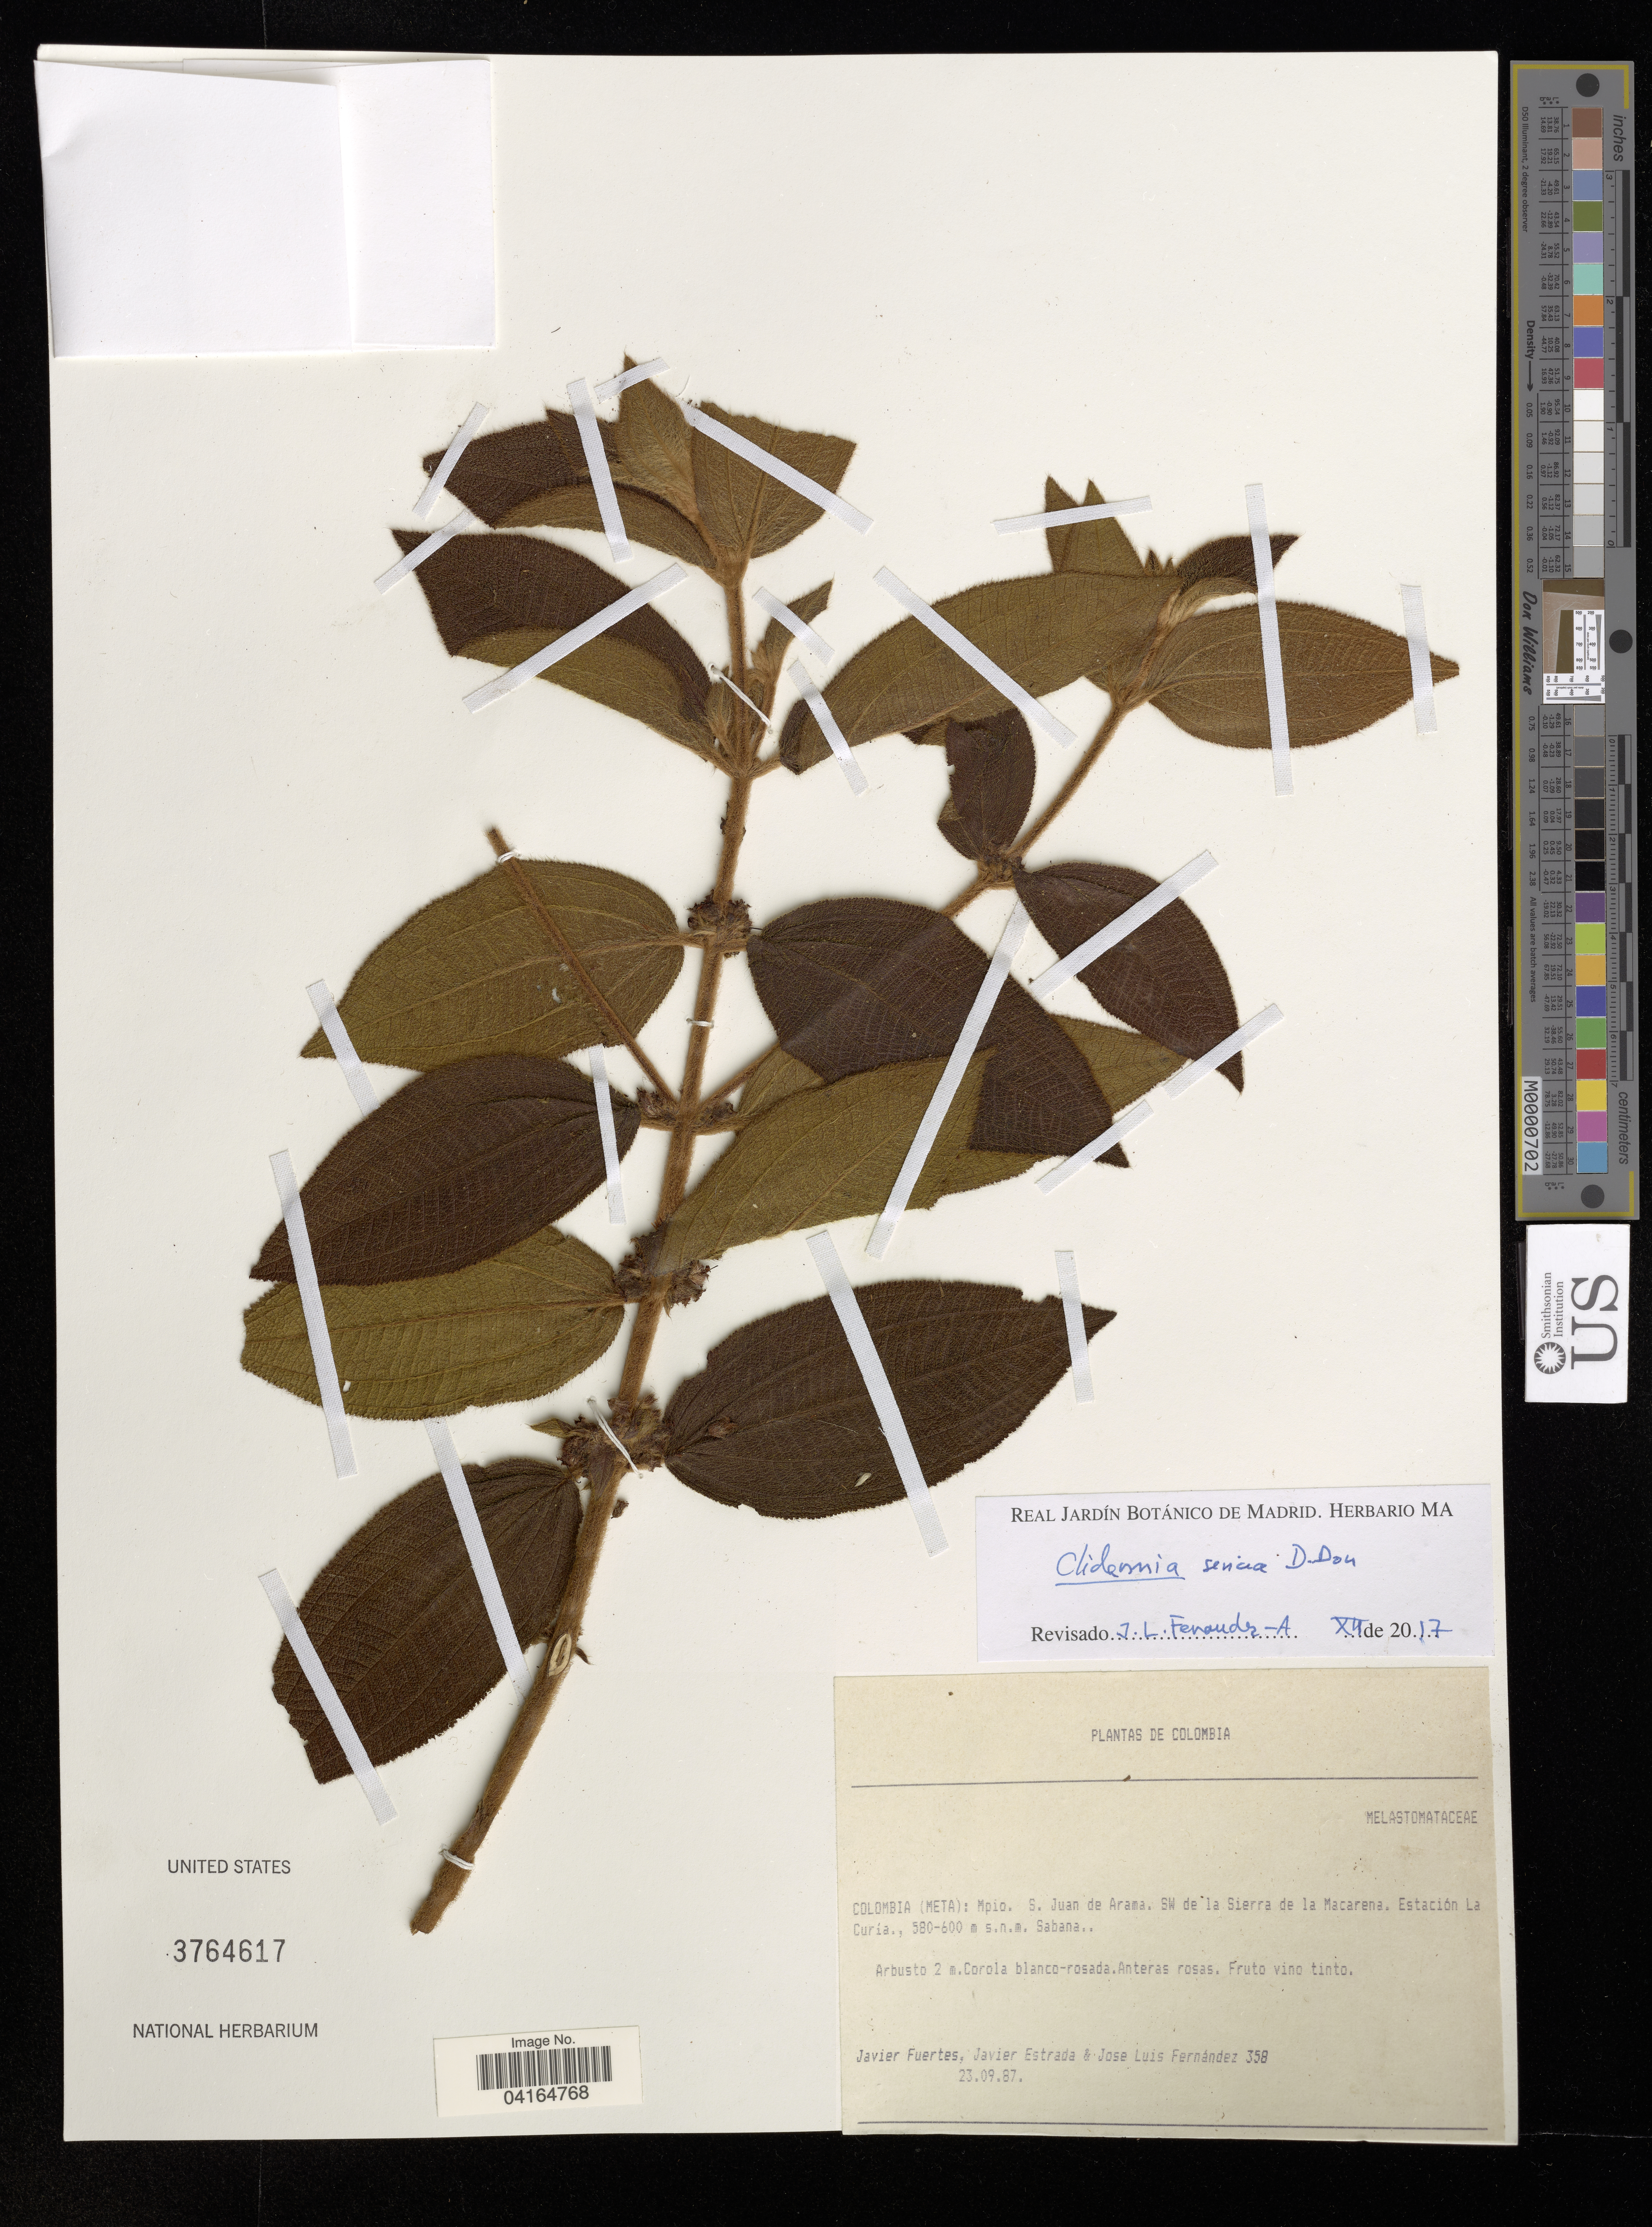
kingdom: Plantae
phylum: Tracheophyta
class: Magnoliopsida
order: Myrtales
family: Melastomataceae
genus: Clidemia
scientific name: Clidemia sericea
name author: D. Don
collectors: J. Fuertes, J. Estrada & J. Fernández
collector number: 358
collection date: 1987-09-23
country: Colombia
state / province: Meta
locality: Mpio. S. Juan de Arama. SW de la Sierra de la Macarena. Estación La Curía.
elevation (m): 580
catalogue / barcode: US 3764617